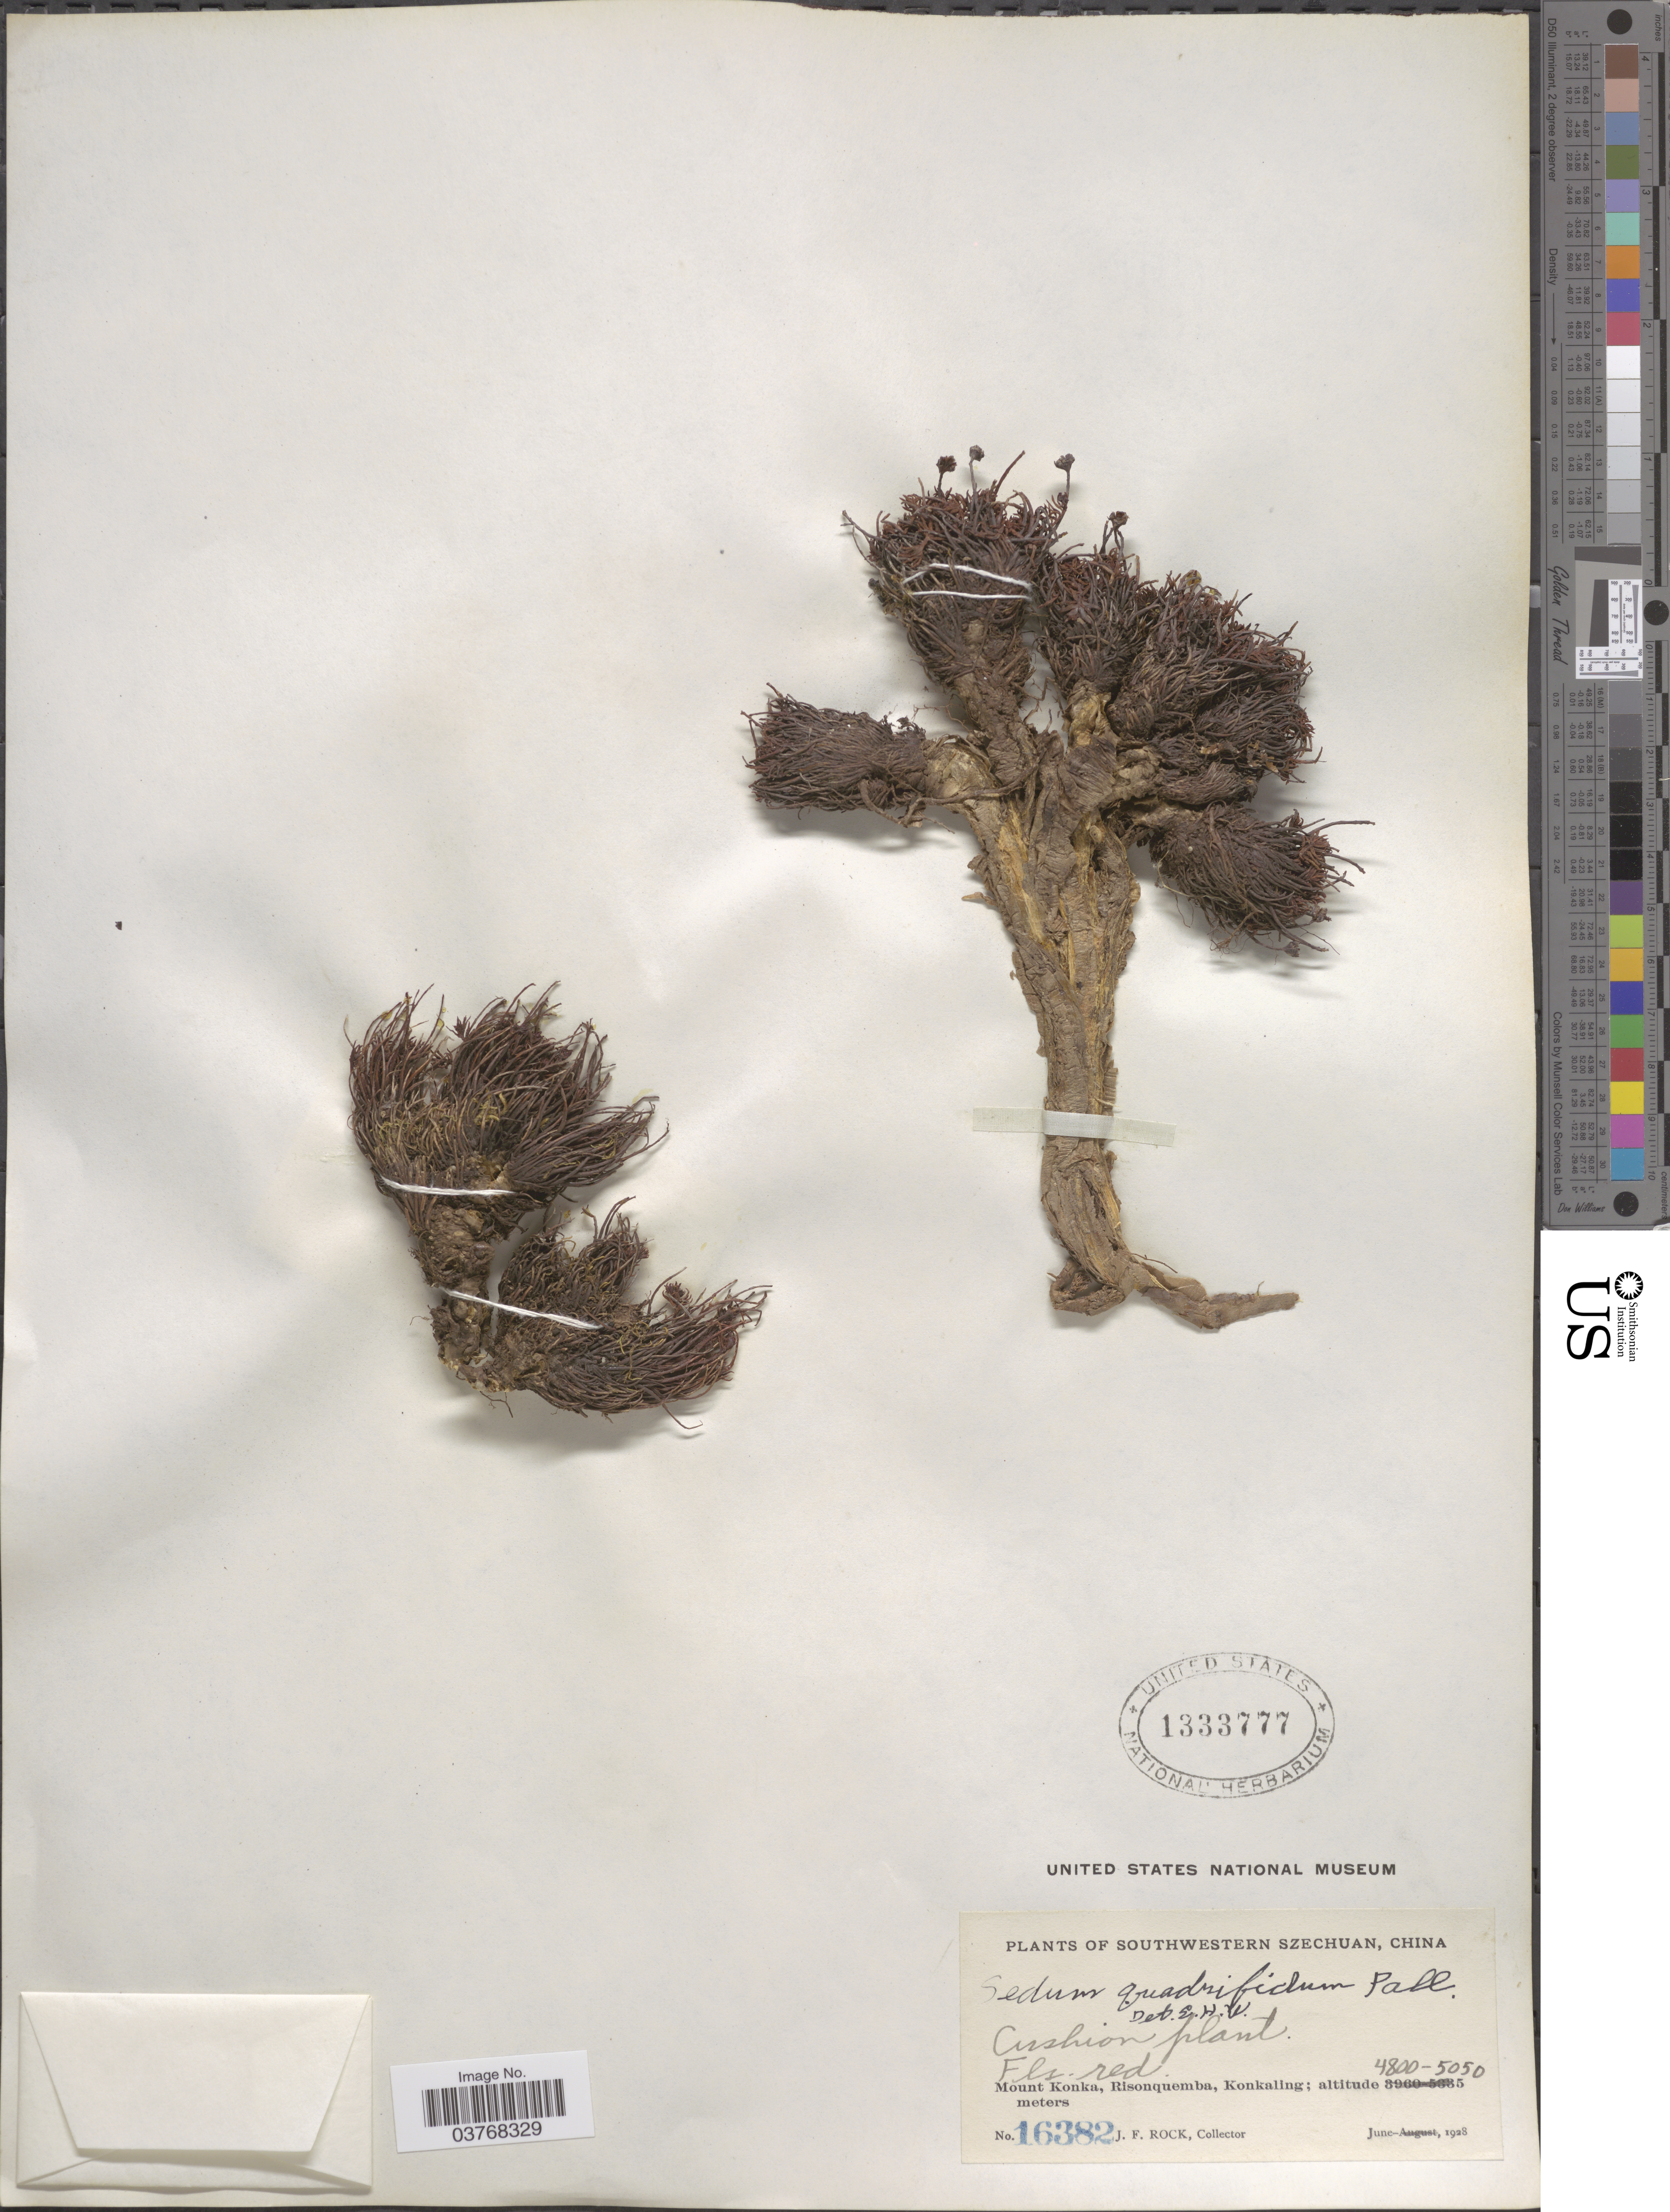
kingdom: Plantae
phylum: Tracheophyta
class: Magnoliopsida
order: Saxifragales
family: Crassulaceae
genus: Rhodiola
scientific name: Rhodiola quadrifida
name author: (Pall.) Fisch. & C.A. Mey.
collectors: J. Rock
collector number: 16382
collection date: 1928-06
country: China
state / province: Sichuan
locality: Southwestern Szechuan. Mount Konka, Risonquemba, Konkaling.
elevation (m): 4800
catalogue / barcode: US 1333777